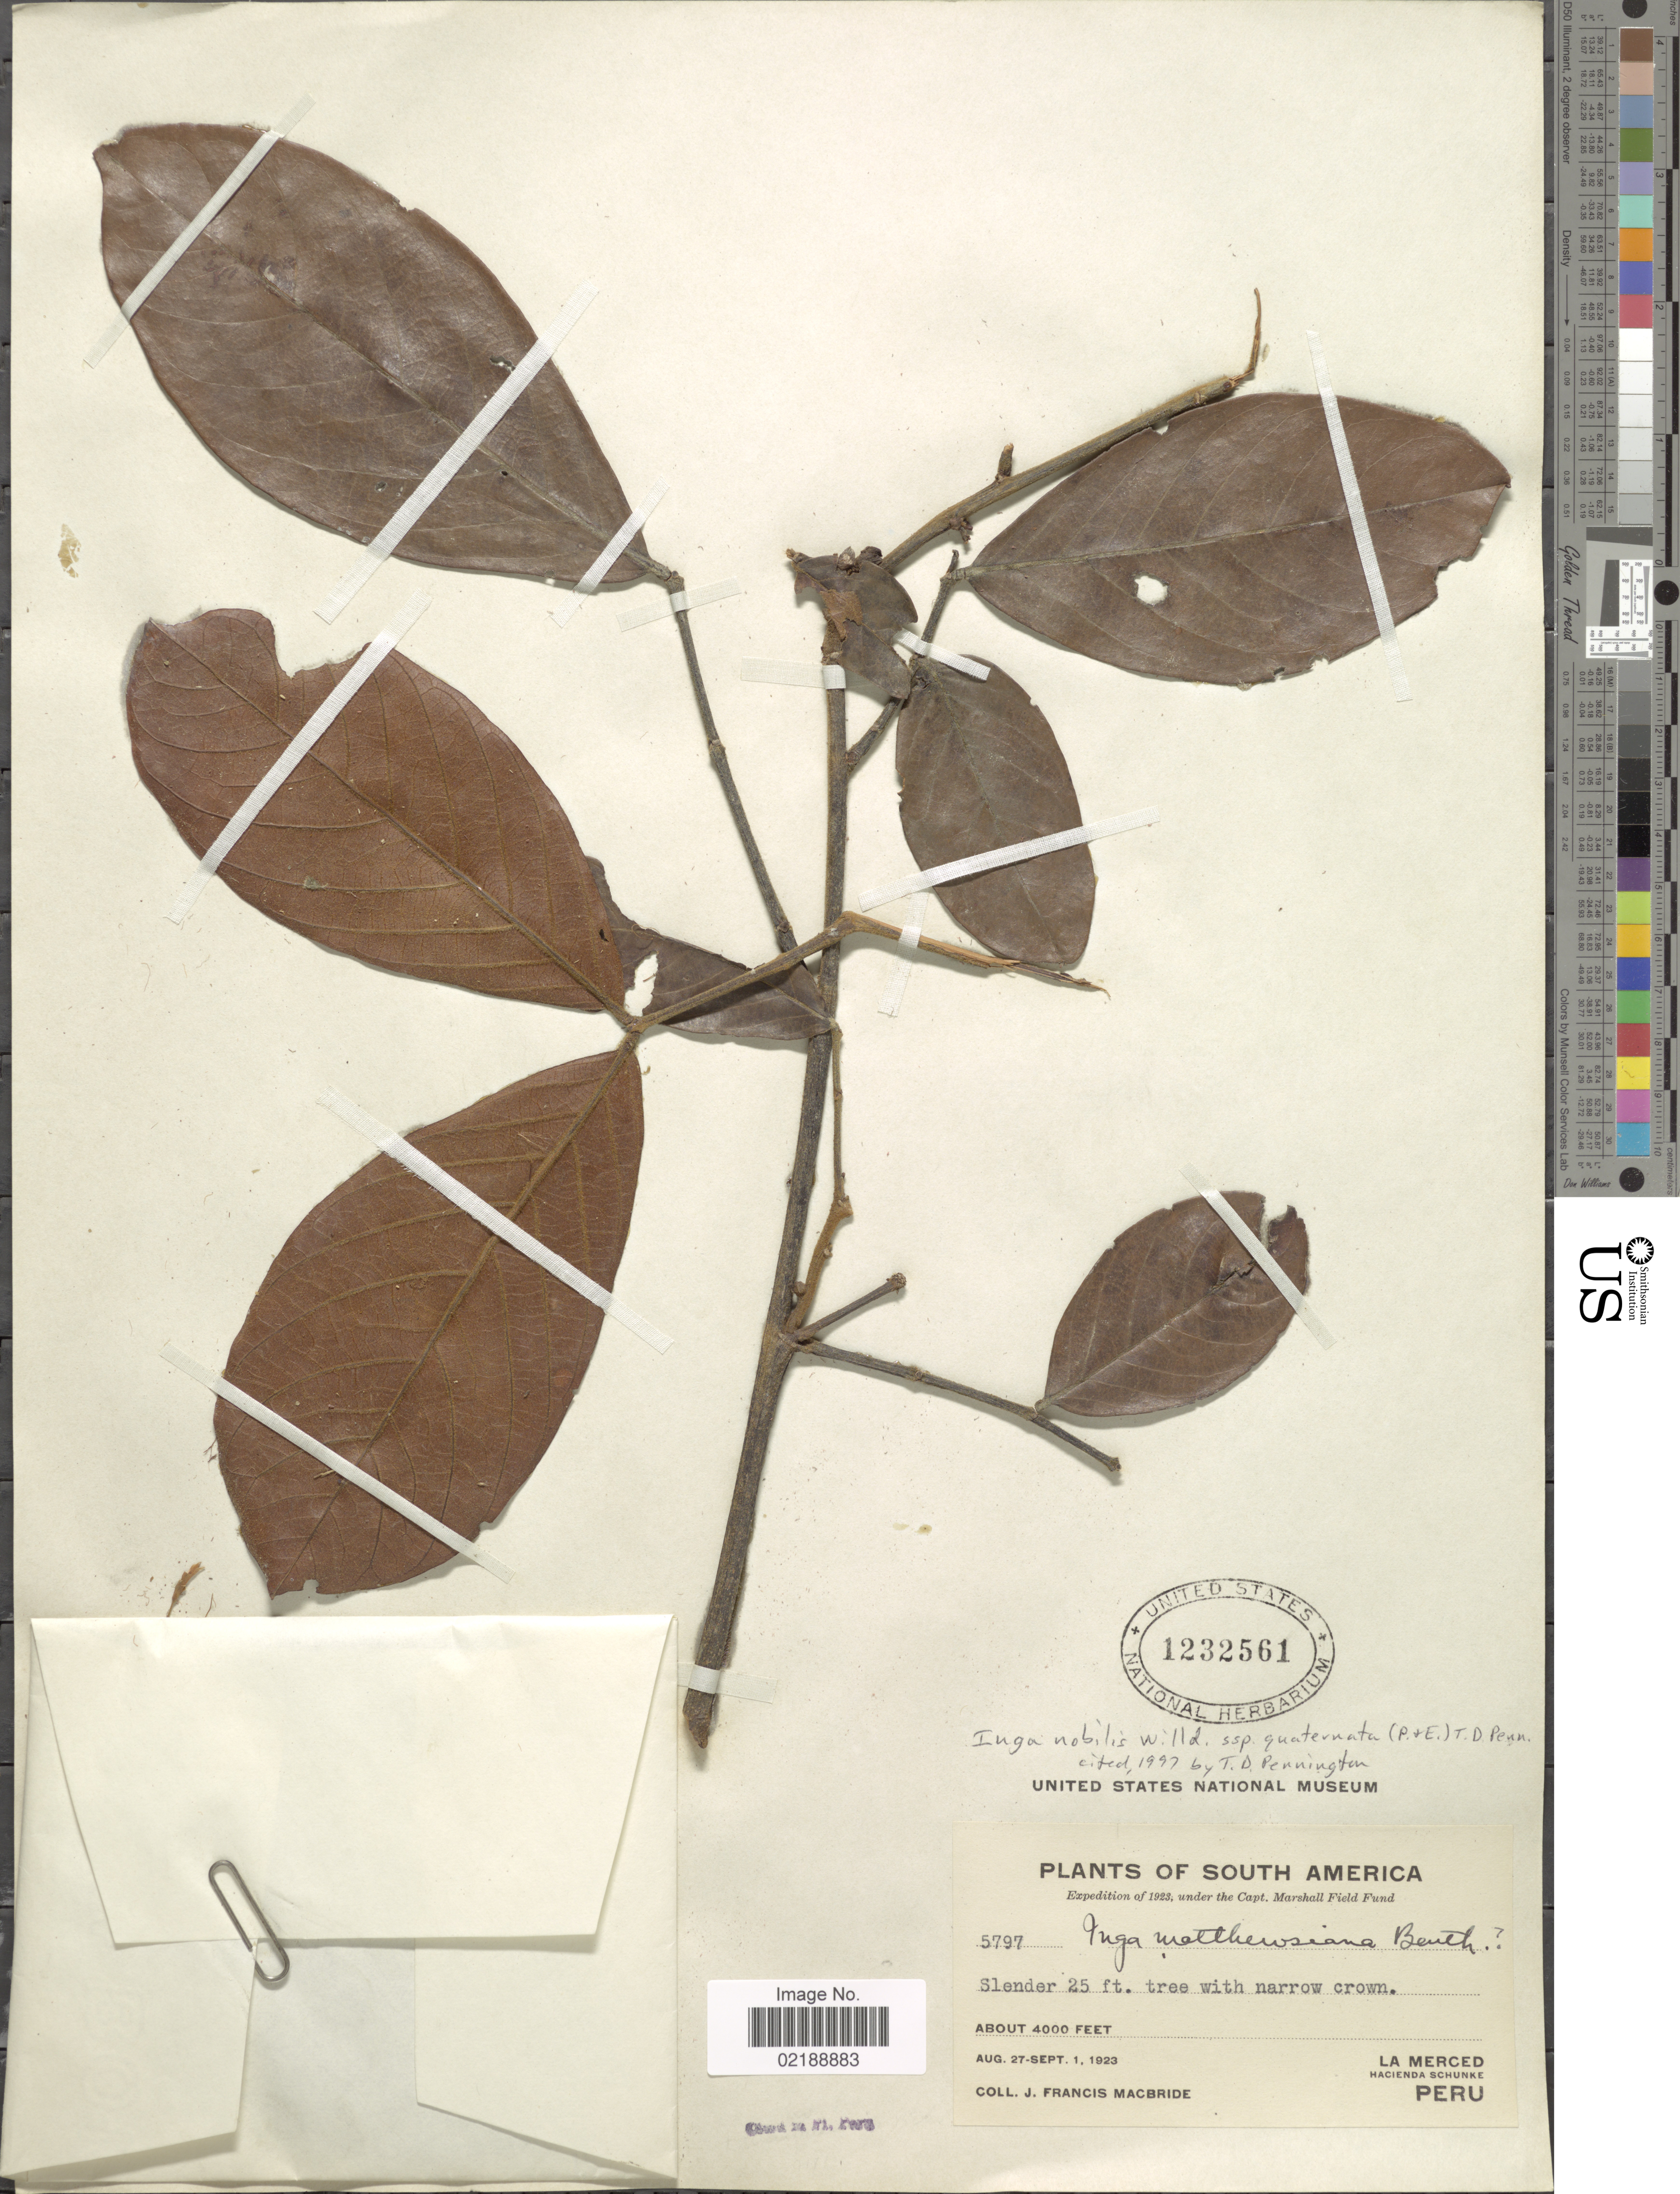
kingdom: Plantae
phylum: Tracheophyta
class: Magnoliopsida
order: Fabales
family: Fabaceae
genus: Inga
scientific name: Inga nobilis subsp. quaternata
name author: (Poepp. & Endl.) T.D. Penn.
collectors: J. F. Macbride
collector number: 5797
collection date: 1923-08-27/1923-09-01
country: Peru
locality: La Merced Hacienda Schunke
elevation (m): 1219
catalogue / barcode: US 1232561